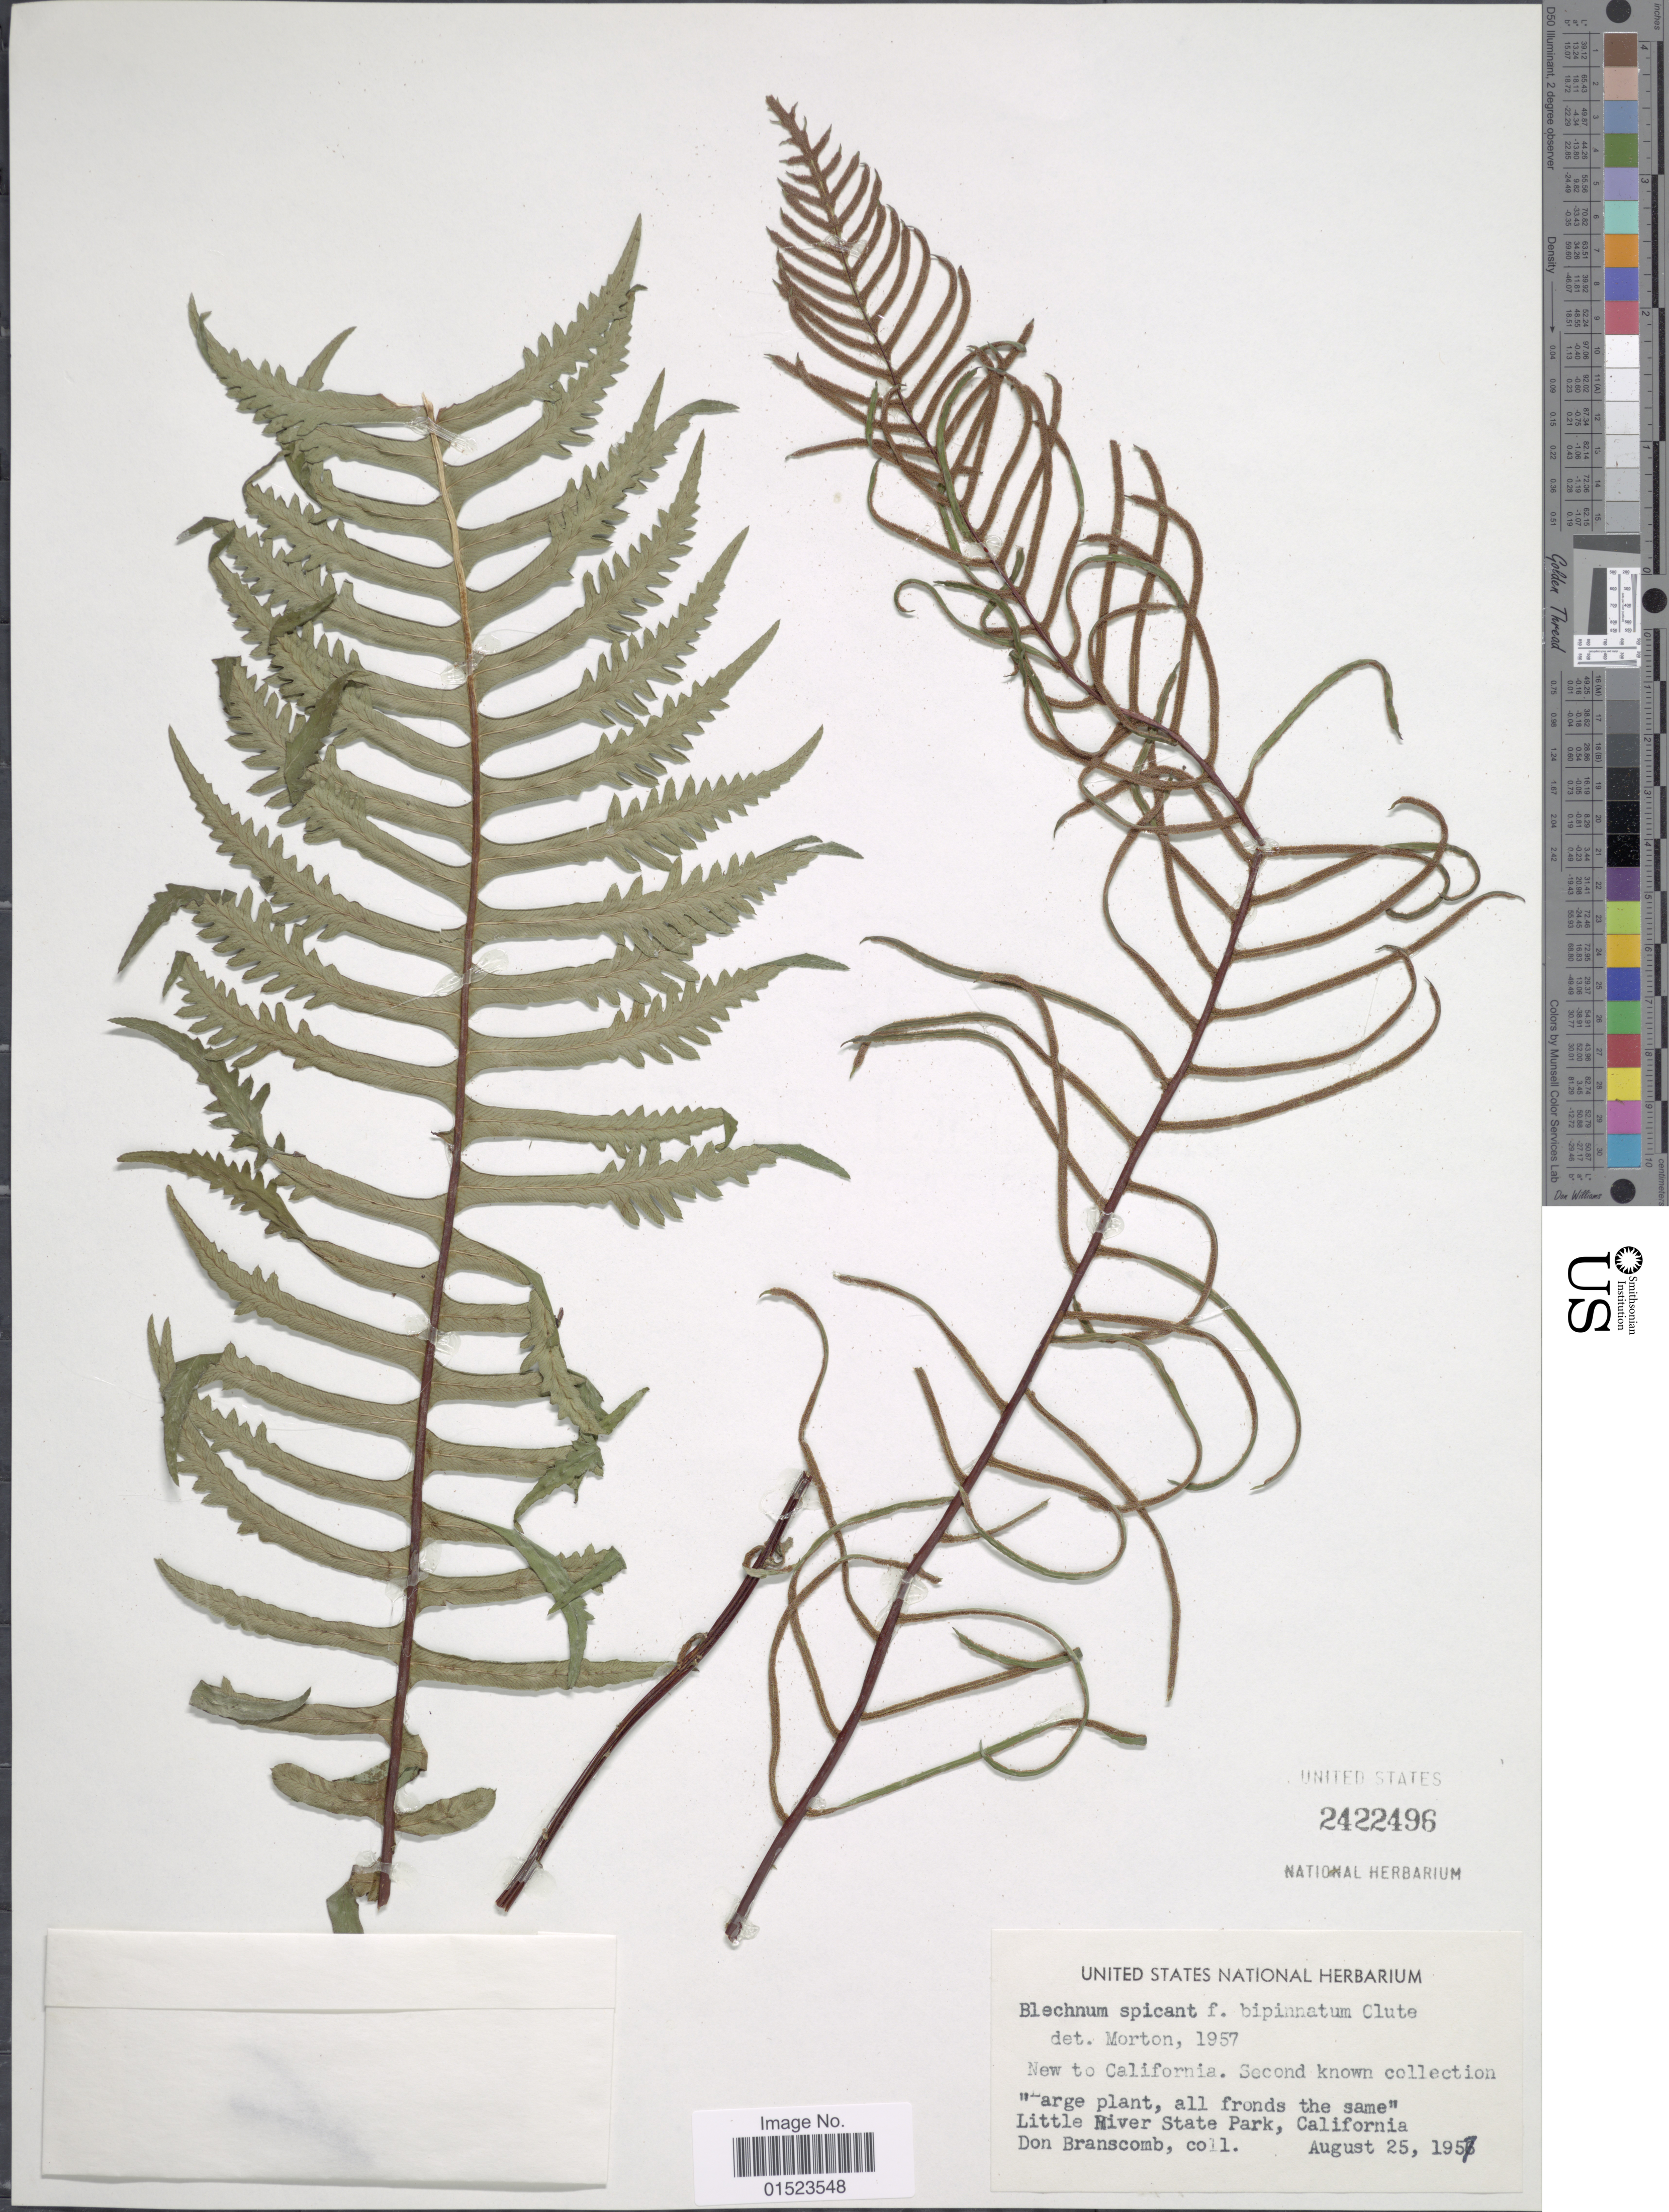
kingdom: Plantae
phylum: Tracheophyta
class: Polypodiopsida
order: Polypodiales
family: Blechnaceae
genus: Blechnum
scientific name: Blechnum spicant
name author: (L.) Sm.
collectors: D. Branscomb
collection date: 1957-08-25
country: United States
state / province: California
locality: Little River State Park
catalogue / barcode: US 2422496